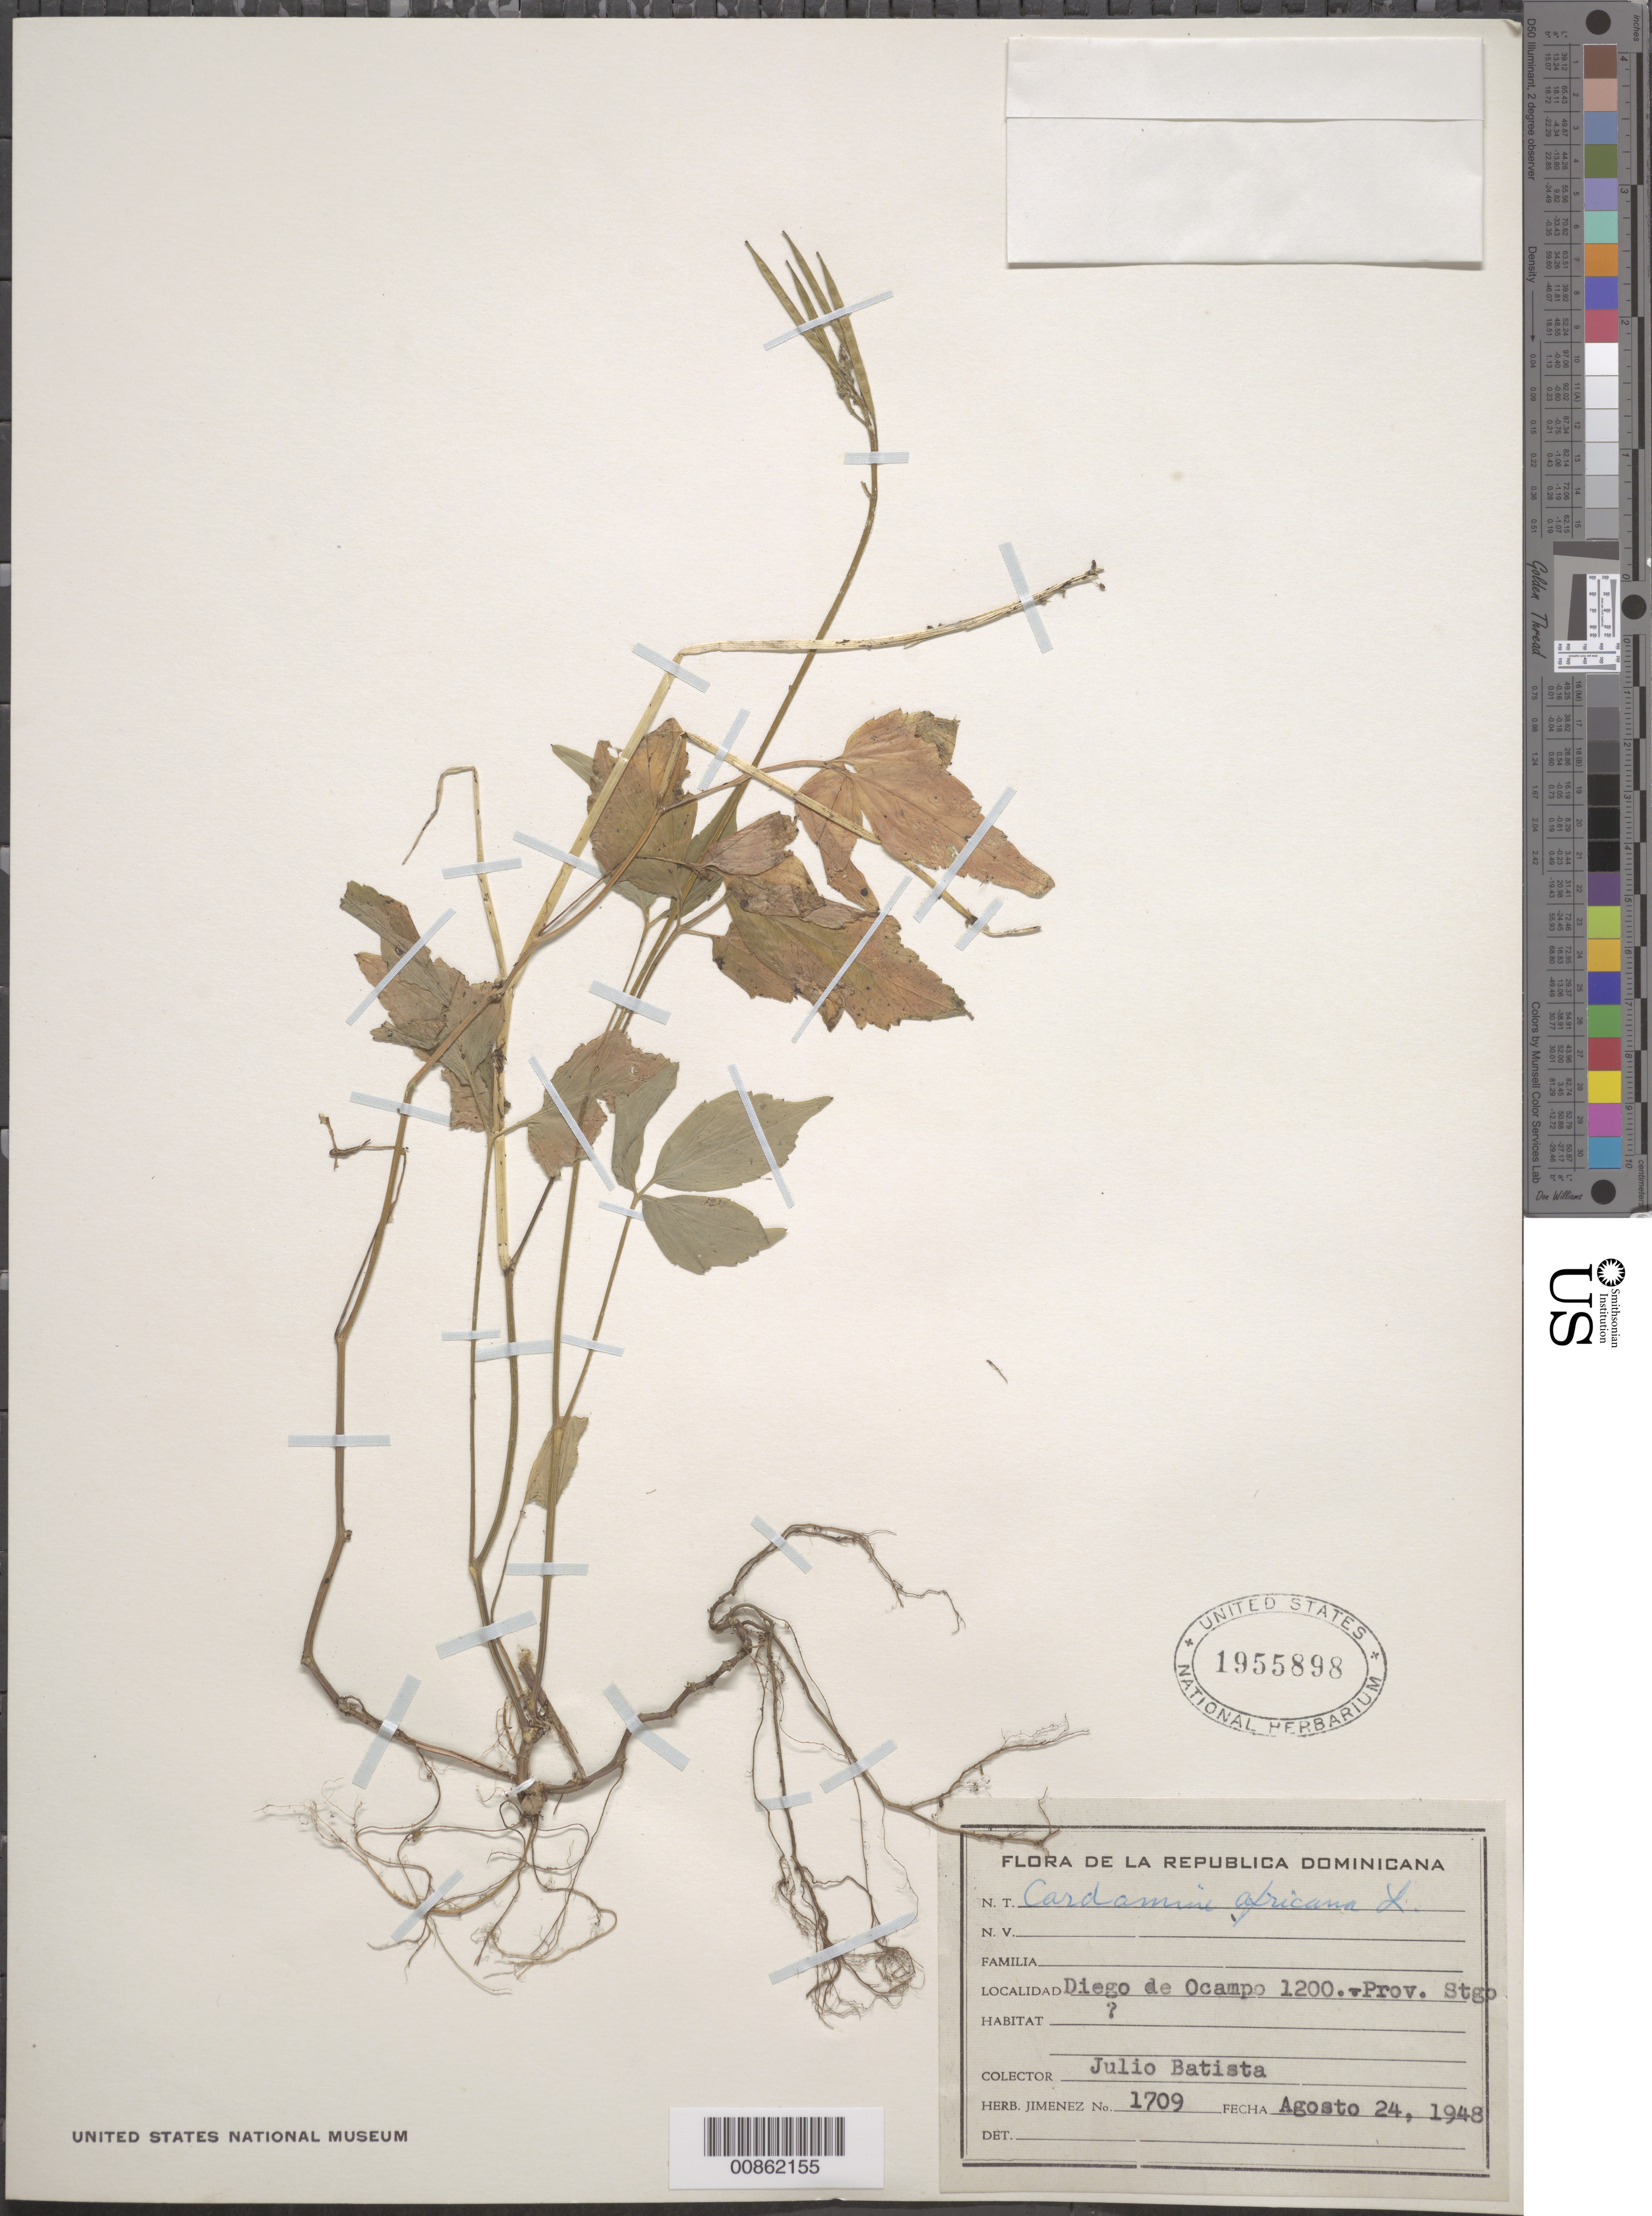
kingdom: Plantae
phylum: Tracheophyta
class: Magnoliopsida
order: Brassicales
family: Brassicaceae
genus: Cardamine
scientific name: Cardamine africana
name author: L.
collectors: J. Batista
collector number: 1709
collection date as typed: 24 Aug 1948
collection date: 1948-08-24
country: Dominican Republic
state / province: Santiago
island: Hispaniola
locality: Diego de Ocampo.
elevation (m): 1200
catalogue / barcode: US 1955898